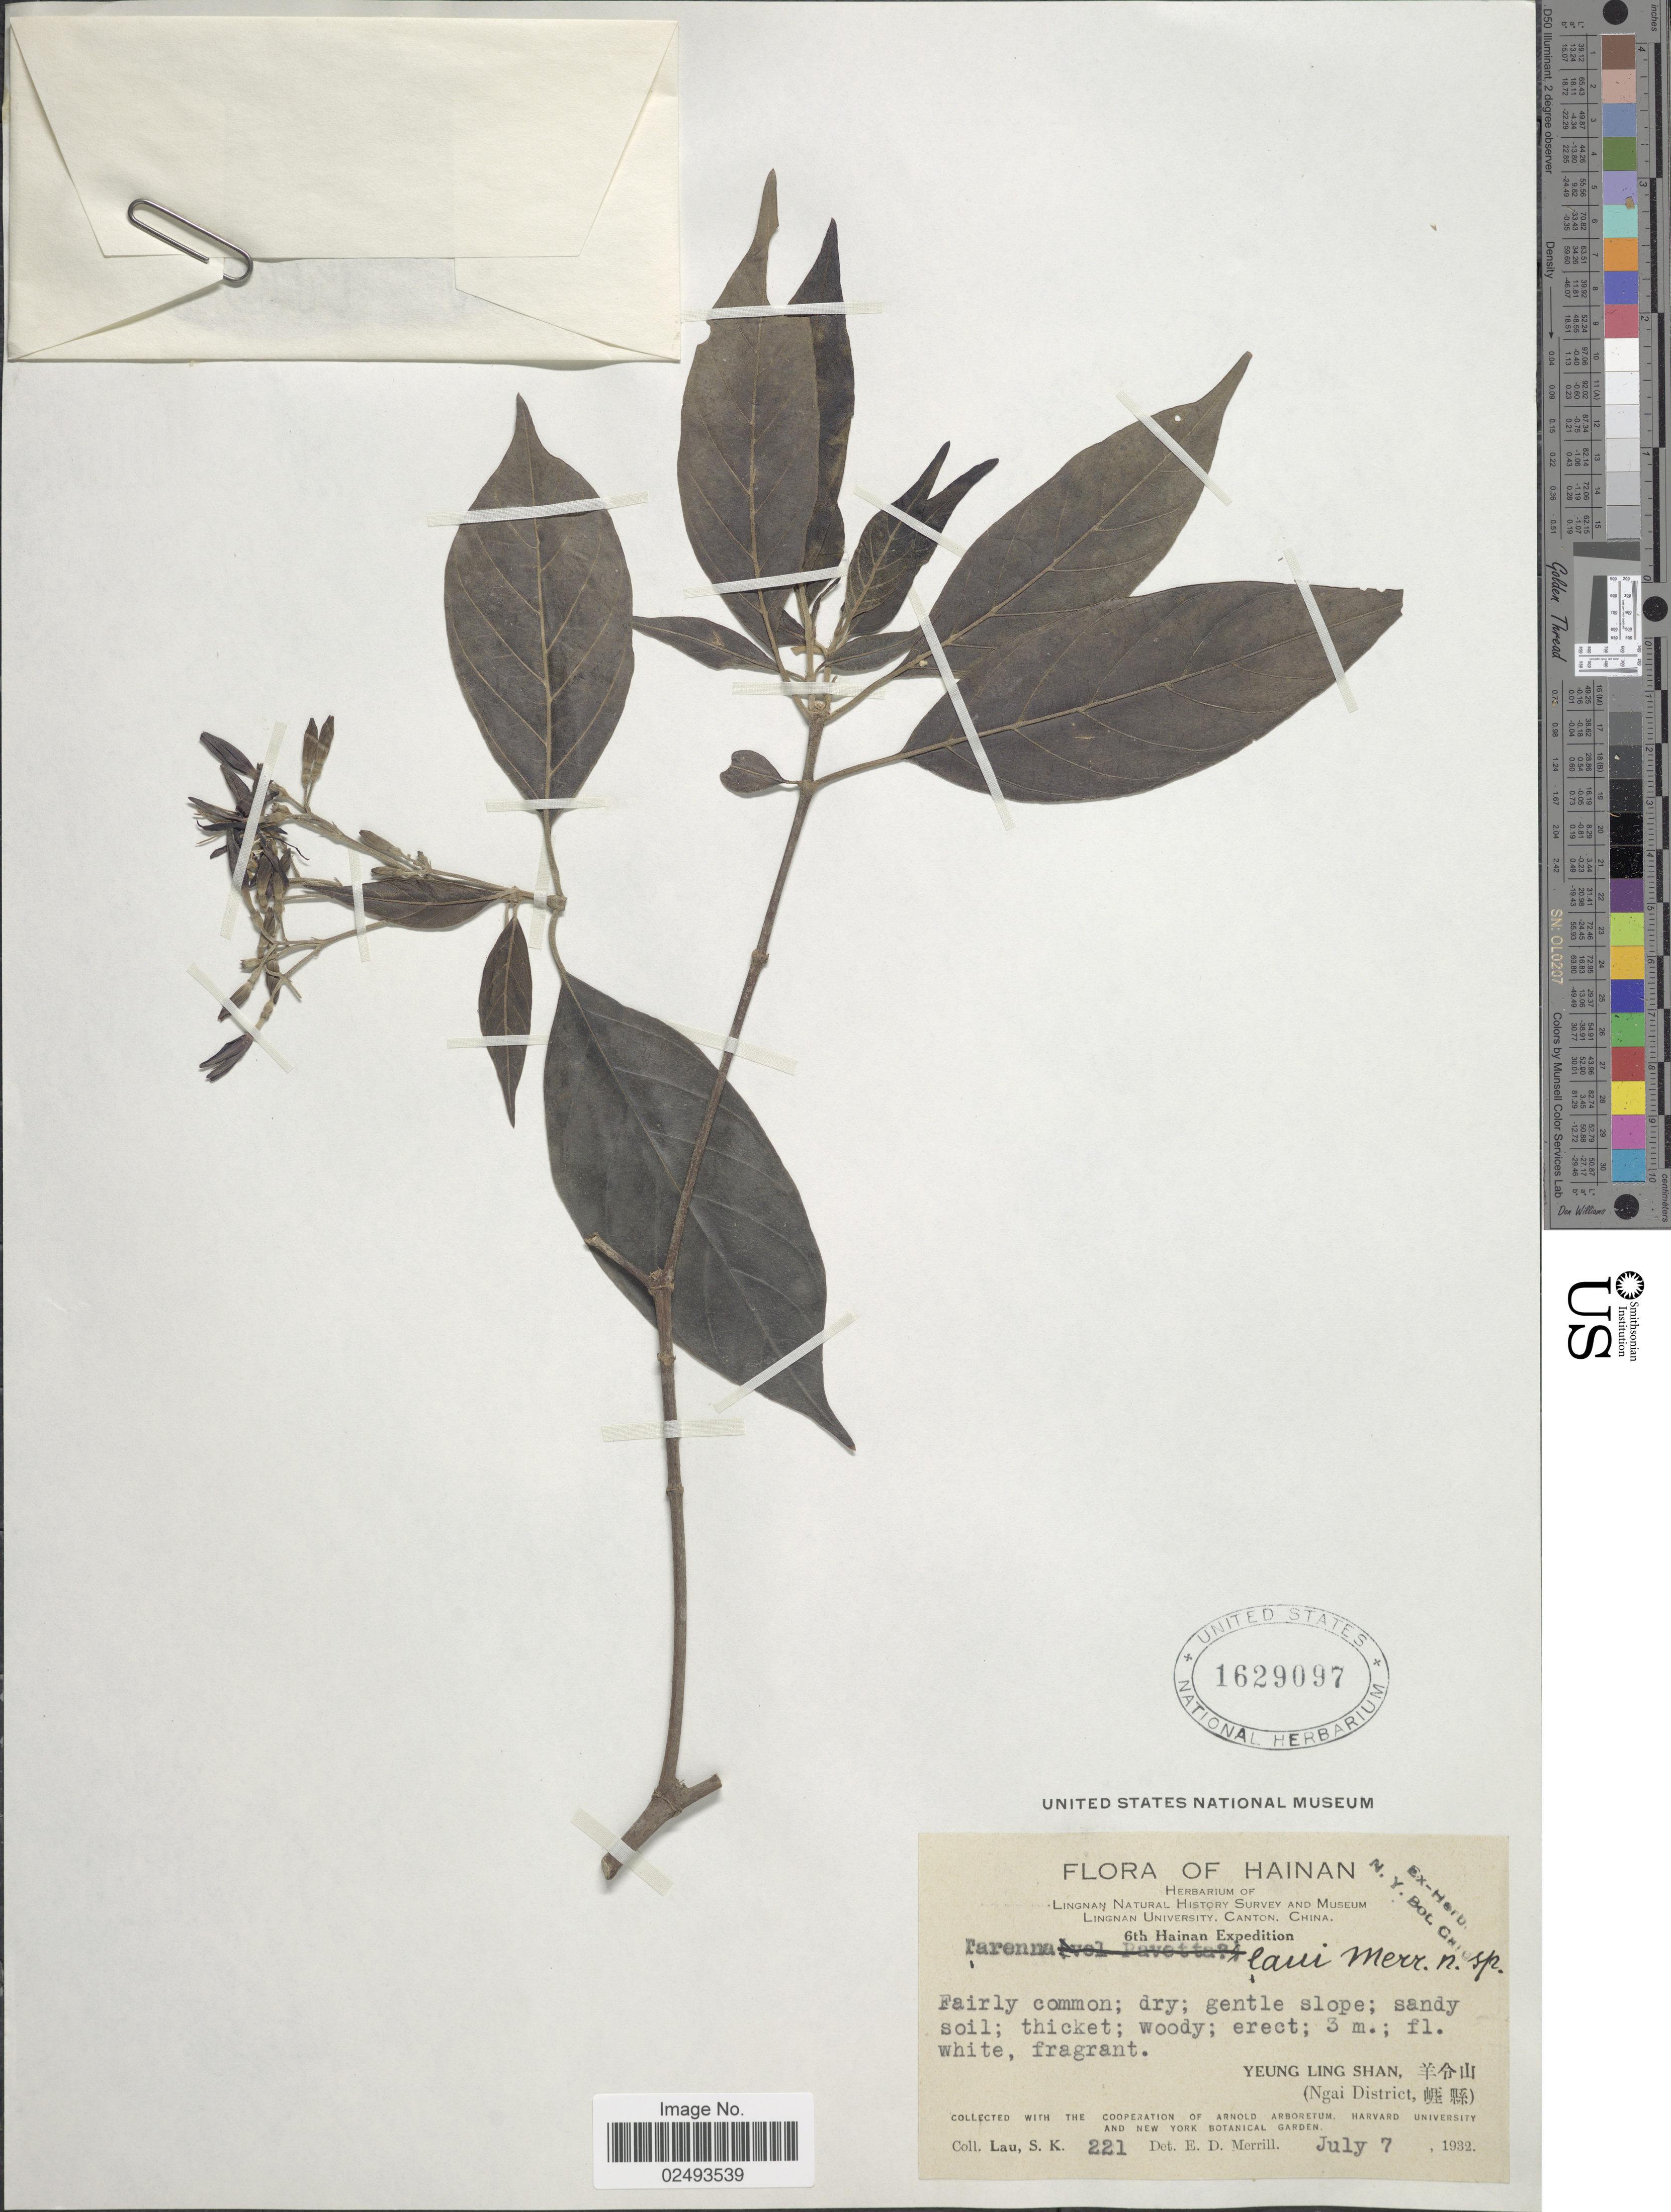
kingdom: Plantae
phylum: Tracheophyta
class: Magnoliopsida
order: Gentianales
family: Rubiaceae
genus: Tarenna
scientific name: Tarenna laui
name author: Merr.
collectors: S. K. Lau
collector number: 221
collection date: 1932-07-07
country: China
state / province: Hainan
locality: HainanYeung Ling Shan, (Ngai District)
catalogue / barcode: US 1629097